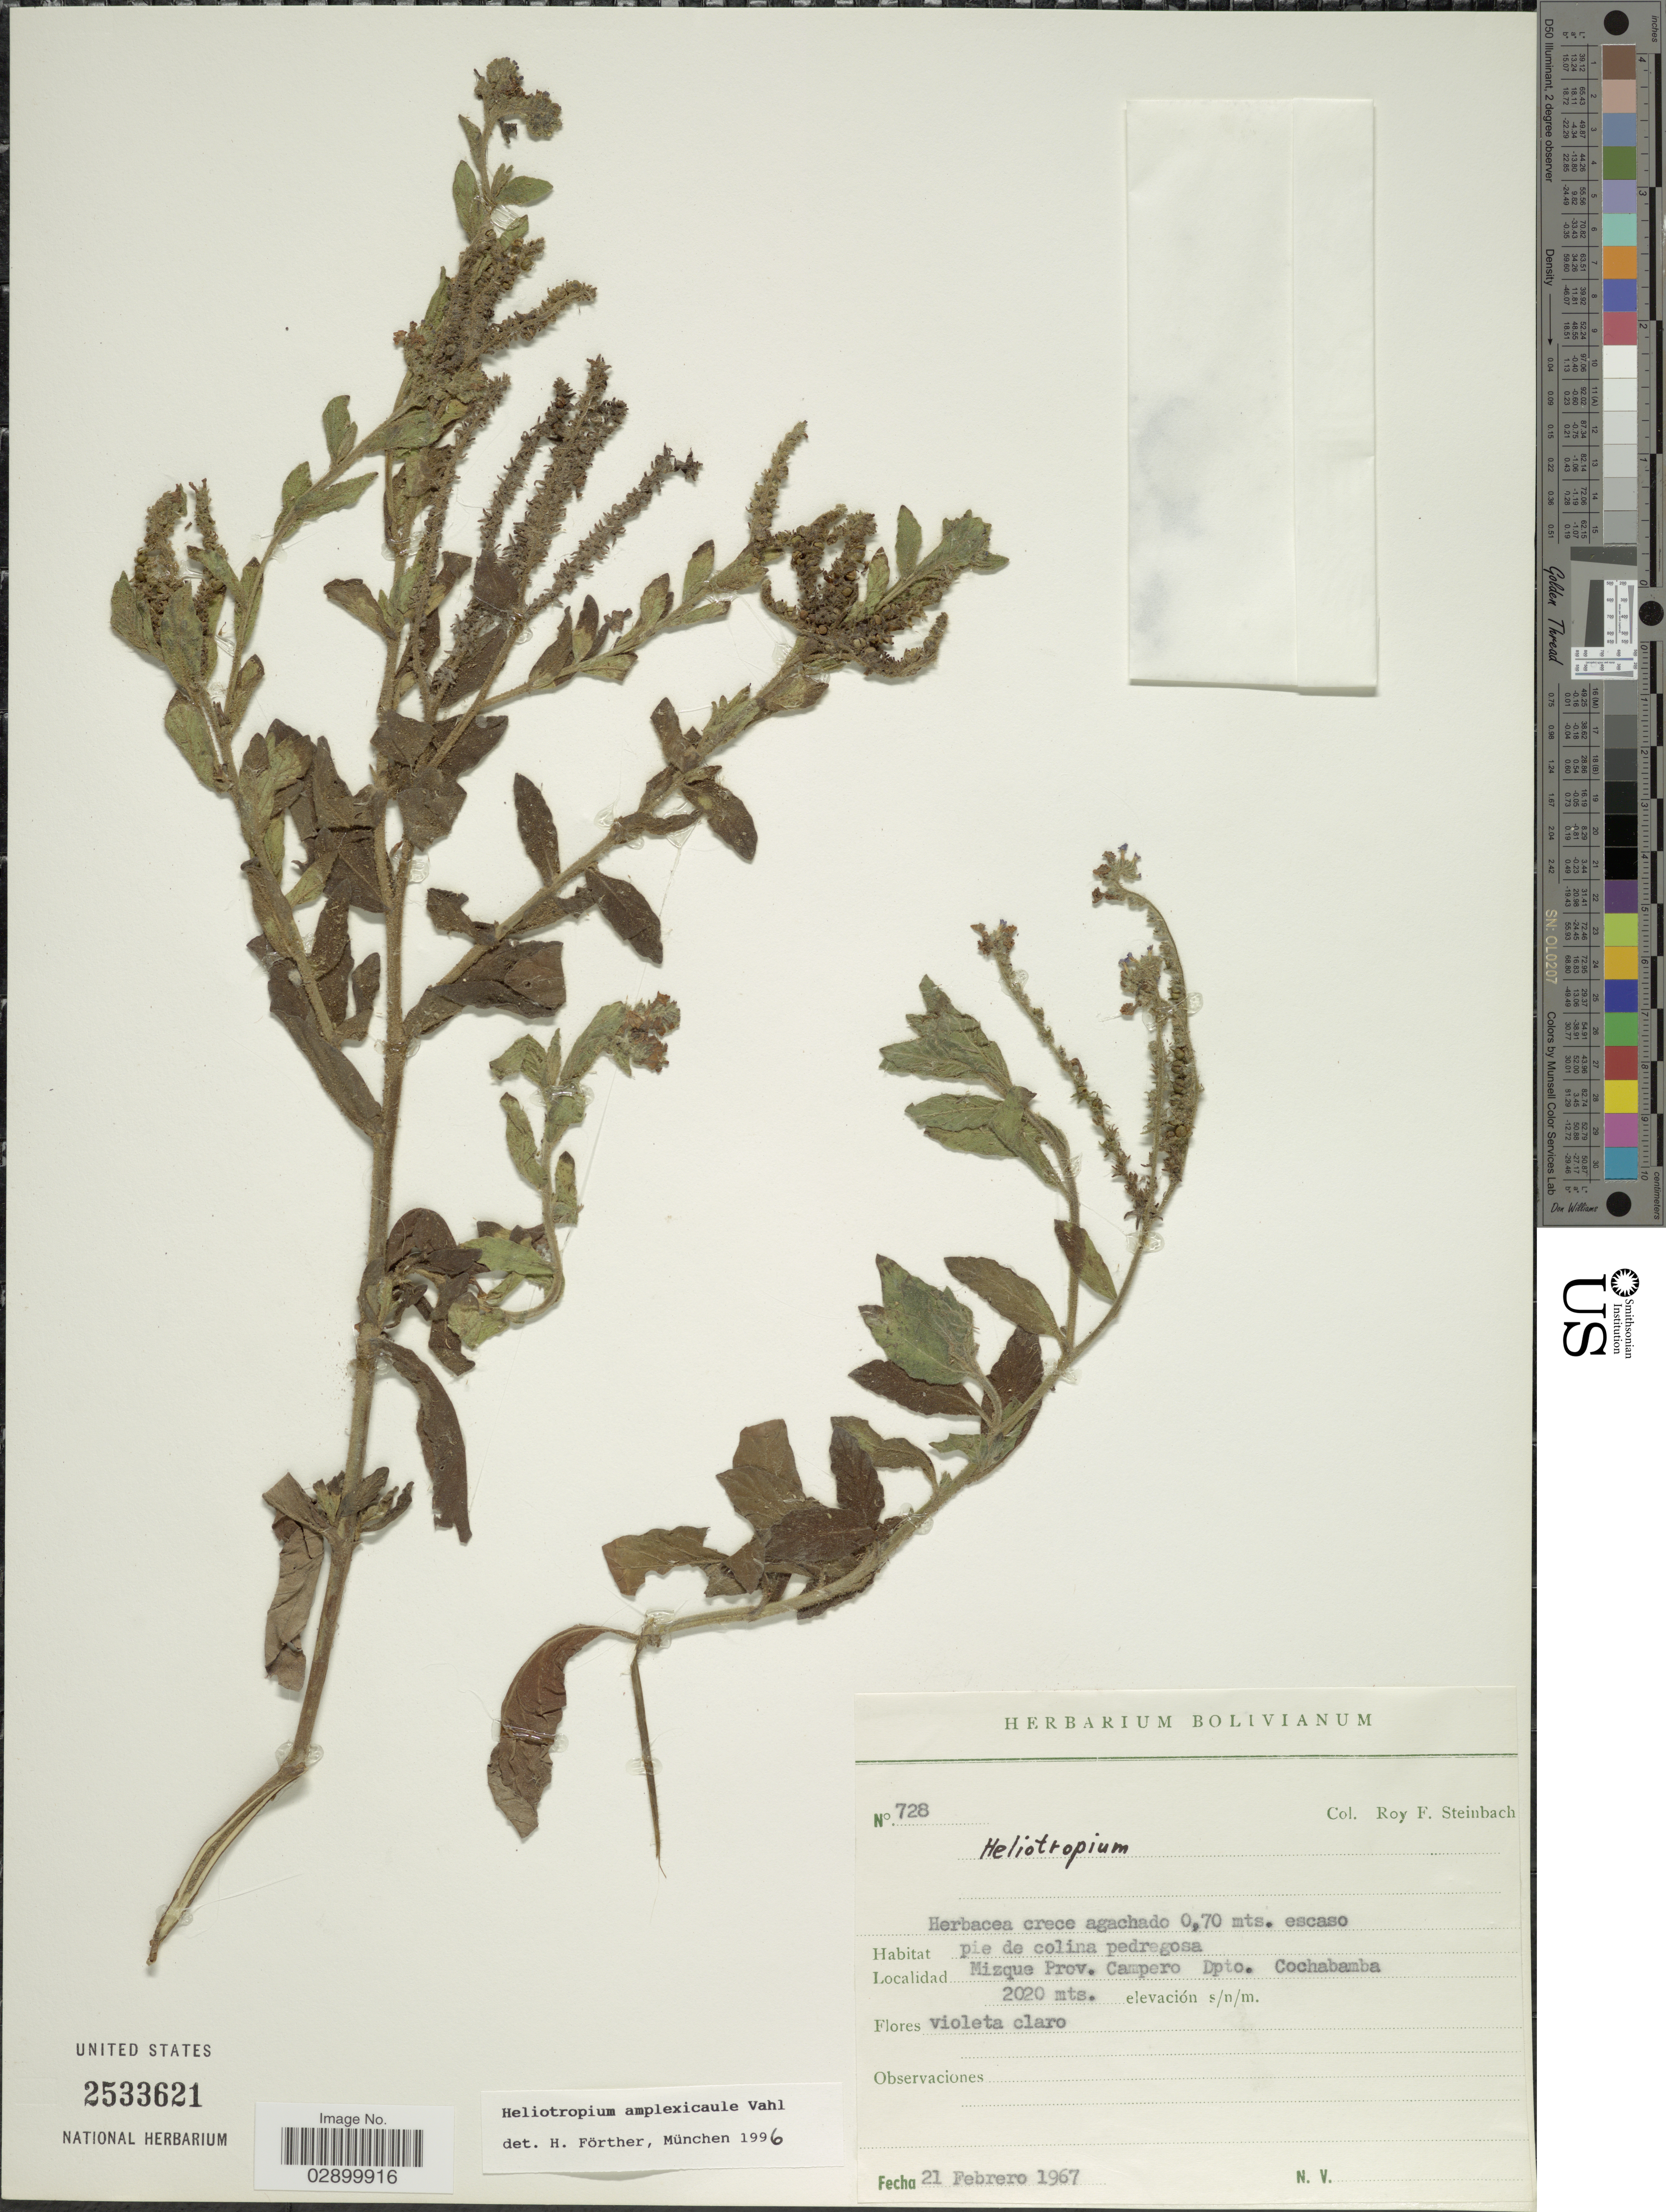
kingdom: Plantae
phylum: Tracheophyta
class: Magnoliopsida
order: Boraginales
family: Heliotropiaceae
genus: Heliotropium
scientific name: Heliotropium amplexicaule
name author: Vahl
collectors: R. F. Steinbach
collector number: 728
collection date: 1967-02-21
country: Bolivia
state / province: Cochabamba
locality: Mizque Prov. Campero Dpto. Cochabamba.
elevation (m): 2020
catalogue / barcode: US 2533621